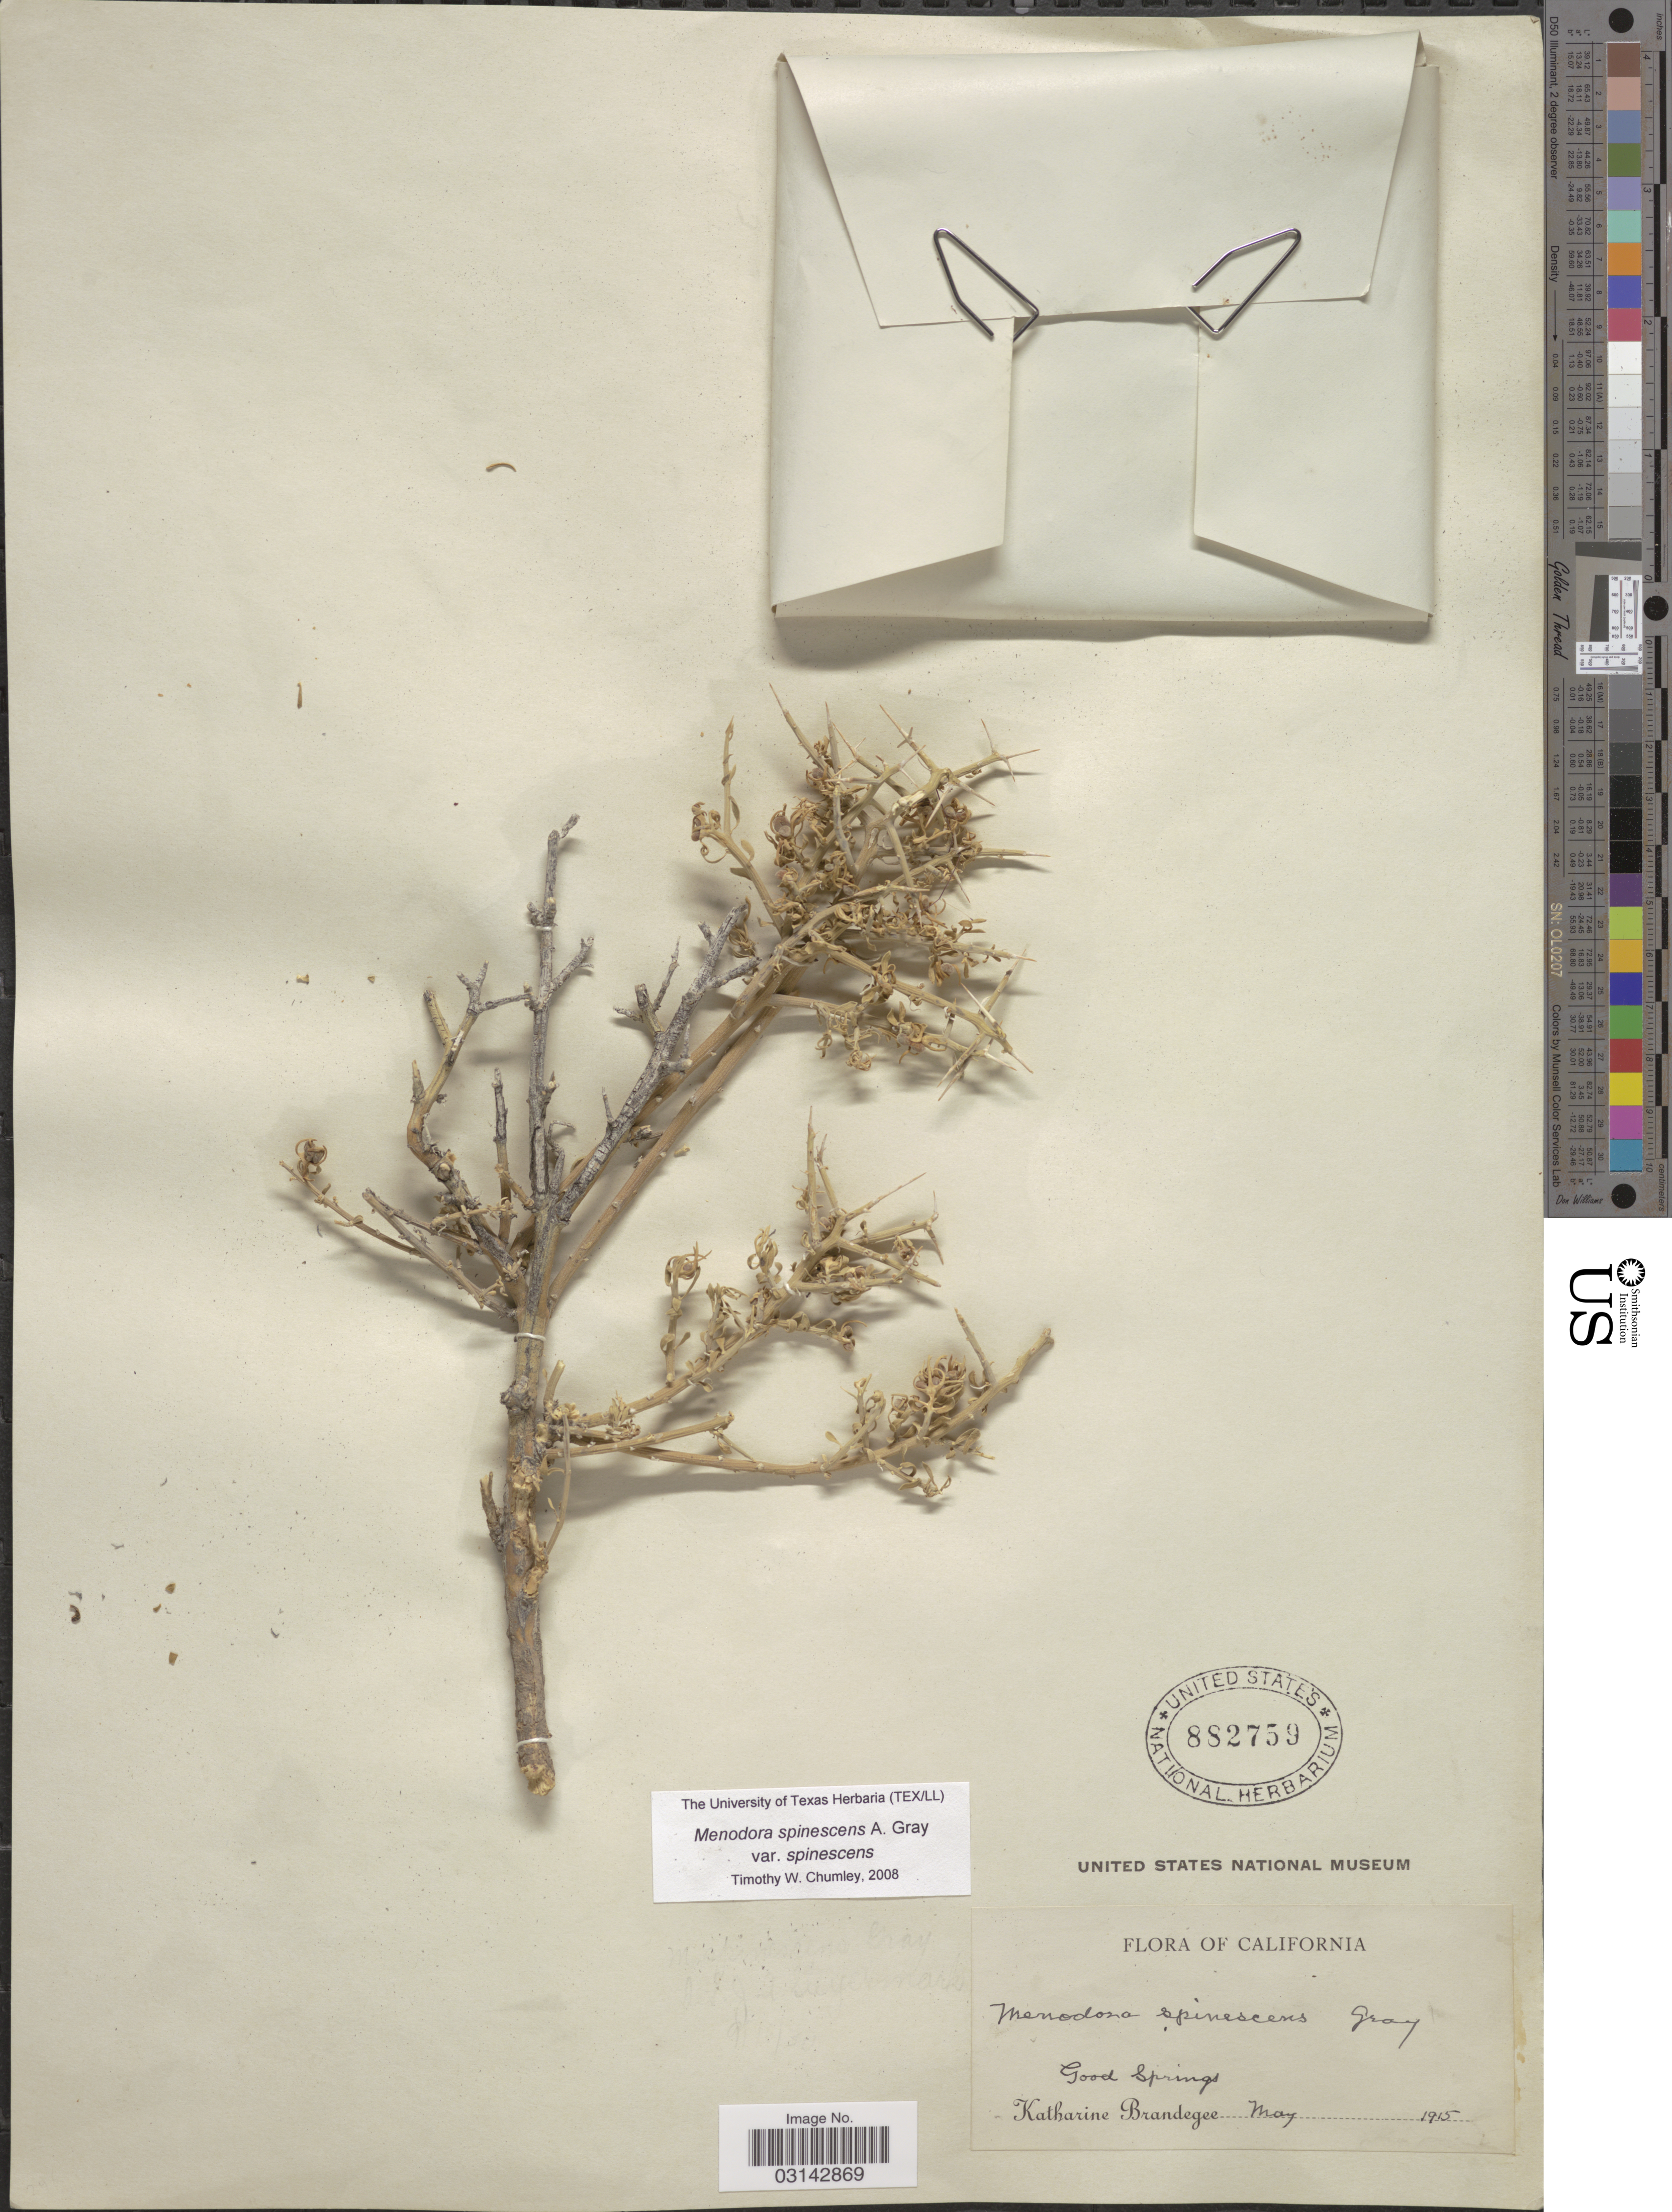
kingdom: Plantae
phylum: Tracheophyta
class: Magnoliopsida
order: Lamiales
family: Oleaceae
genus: Menodora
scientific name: Menodora spinescens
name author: A. Gray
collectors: M. K. Brandegee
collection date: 1915-05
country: United States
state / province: California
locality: Good Springs.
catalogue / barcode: US 882759